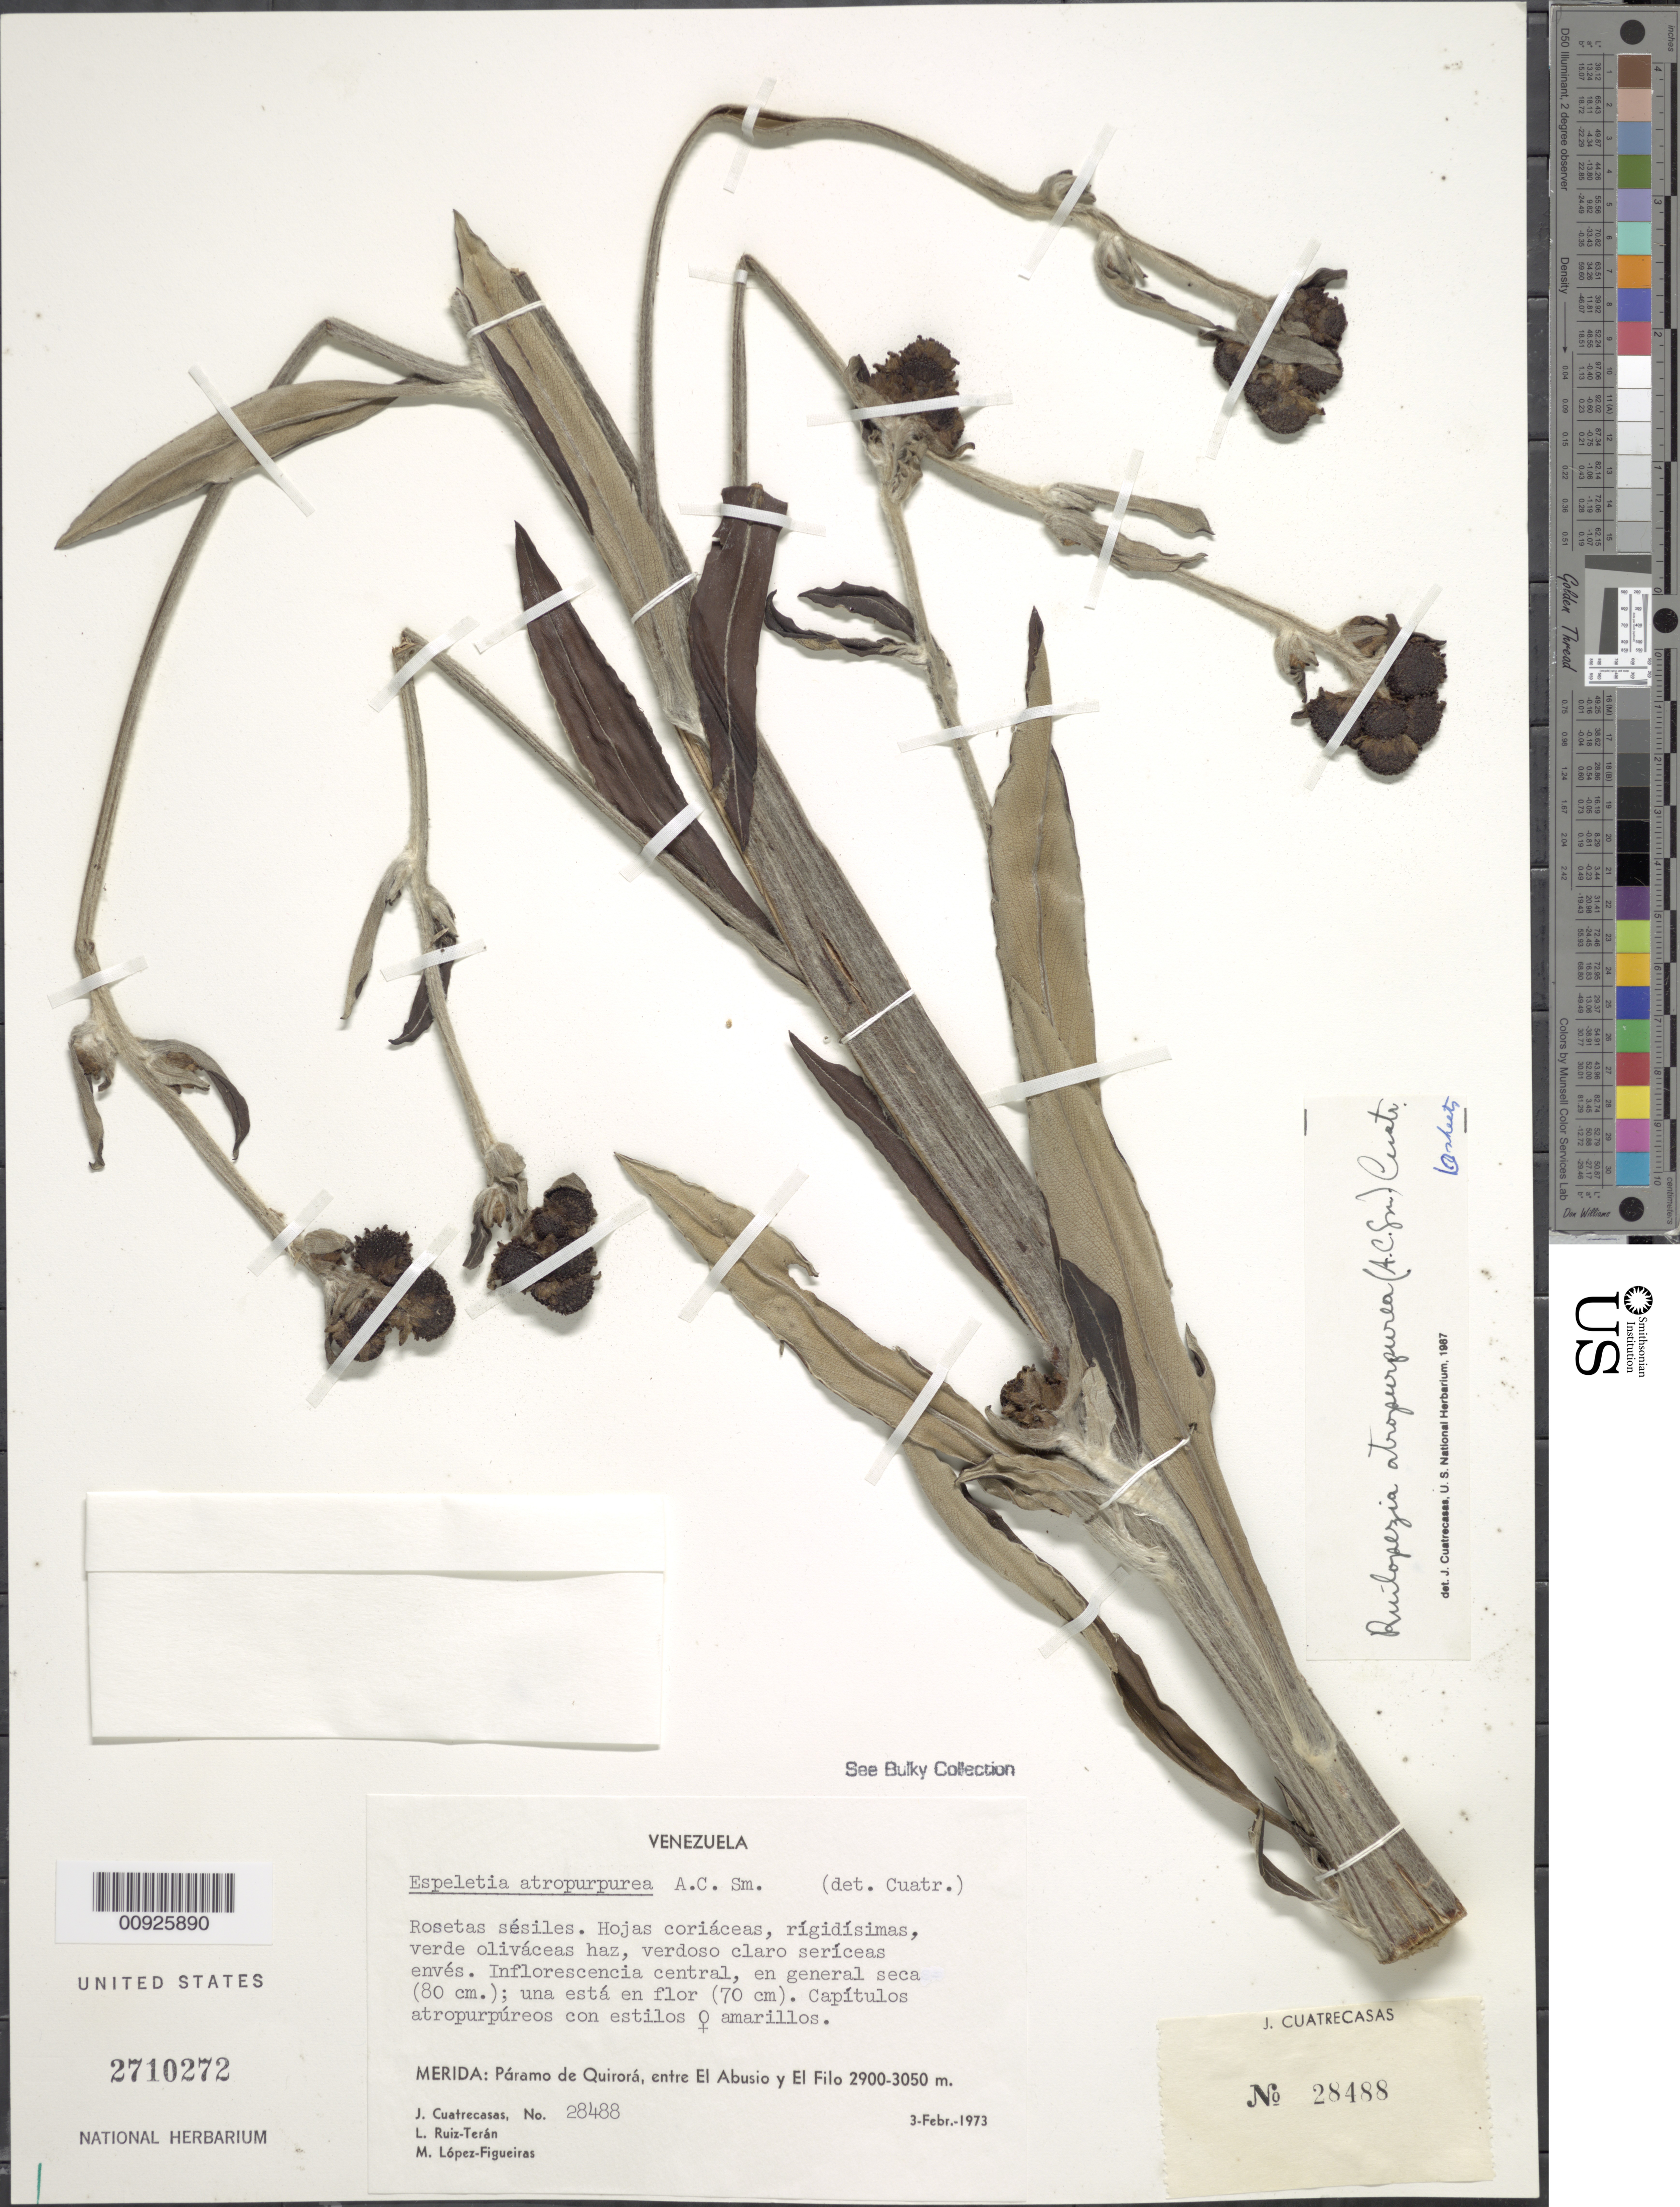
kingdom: Plantae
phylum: Tracheophyta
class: Magnoliopsida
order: Asterales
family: Asteraceae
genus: Ruilopezia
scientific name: Ruilopezia atropurpurea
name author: (A.C. Sm.) Cuatrec.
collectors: J. Cuatrecasas, L. E. Ruíz-Terán & M. López Figueiras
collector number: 28488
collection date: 1973-02-03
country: Venezuela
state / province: Mérida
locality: P. de Quirorá. Entre el Abusio y el Filo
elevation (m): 2900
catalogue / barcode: US 2710272